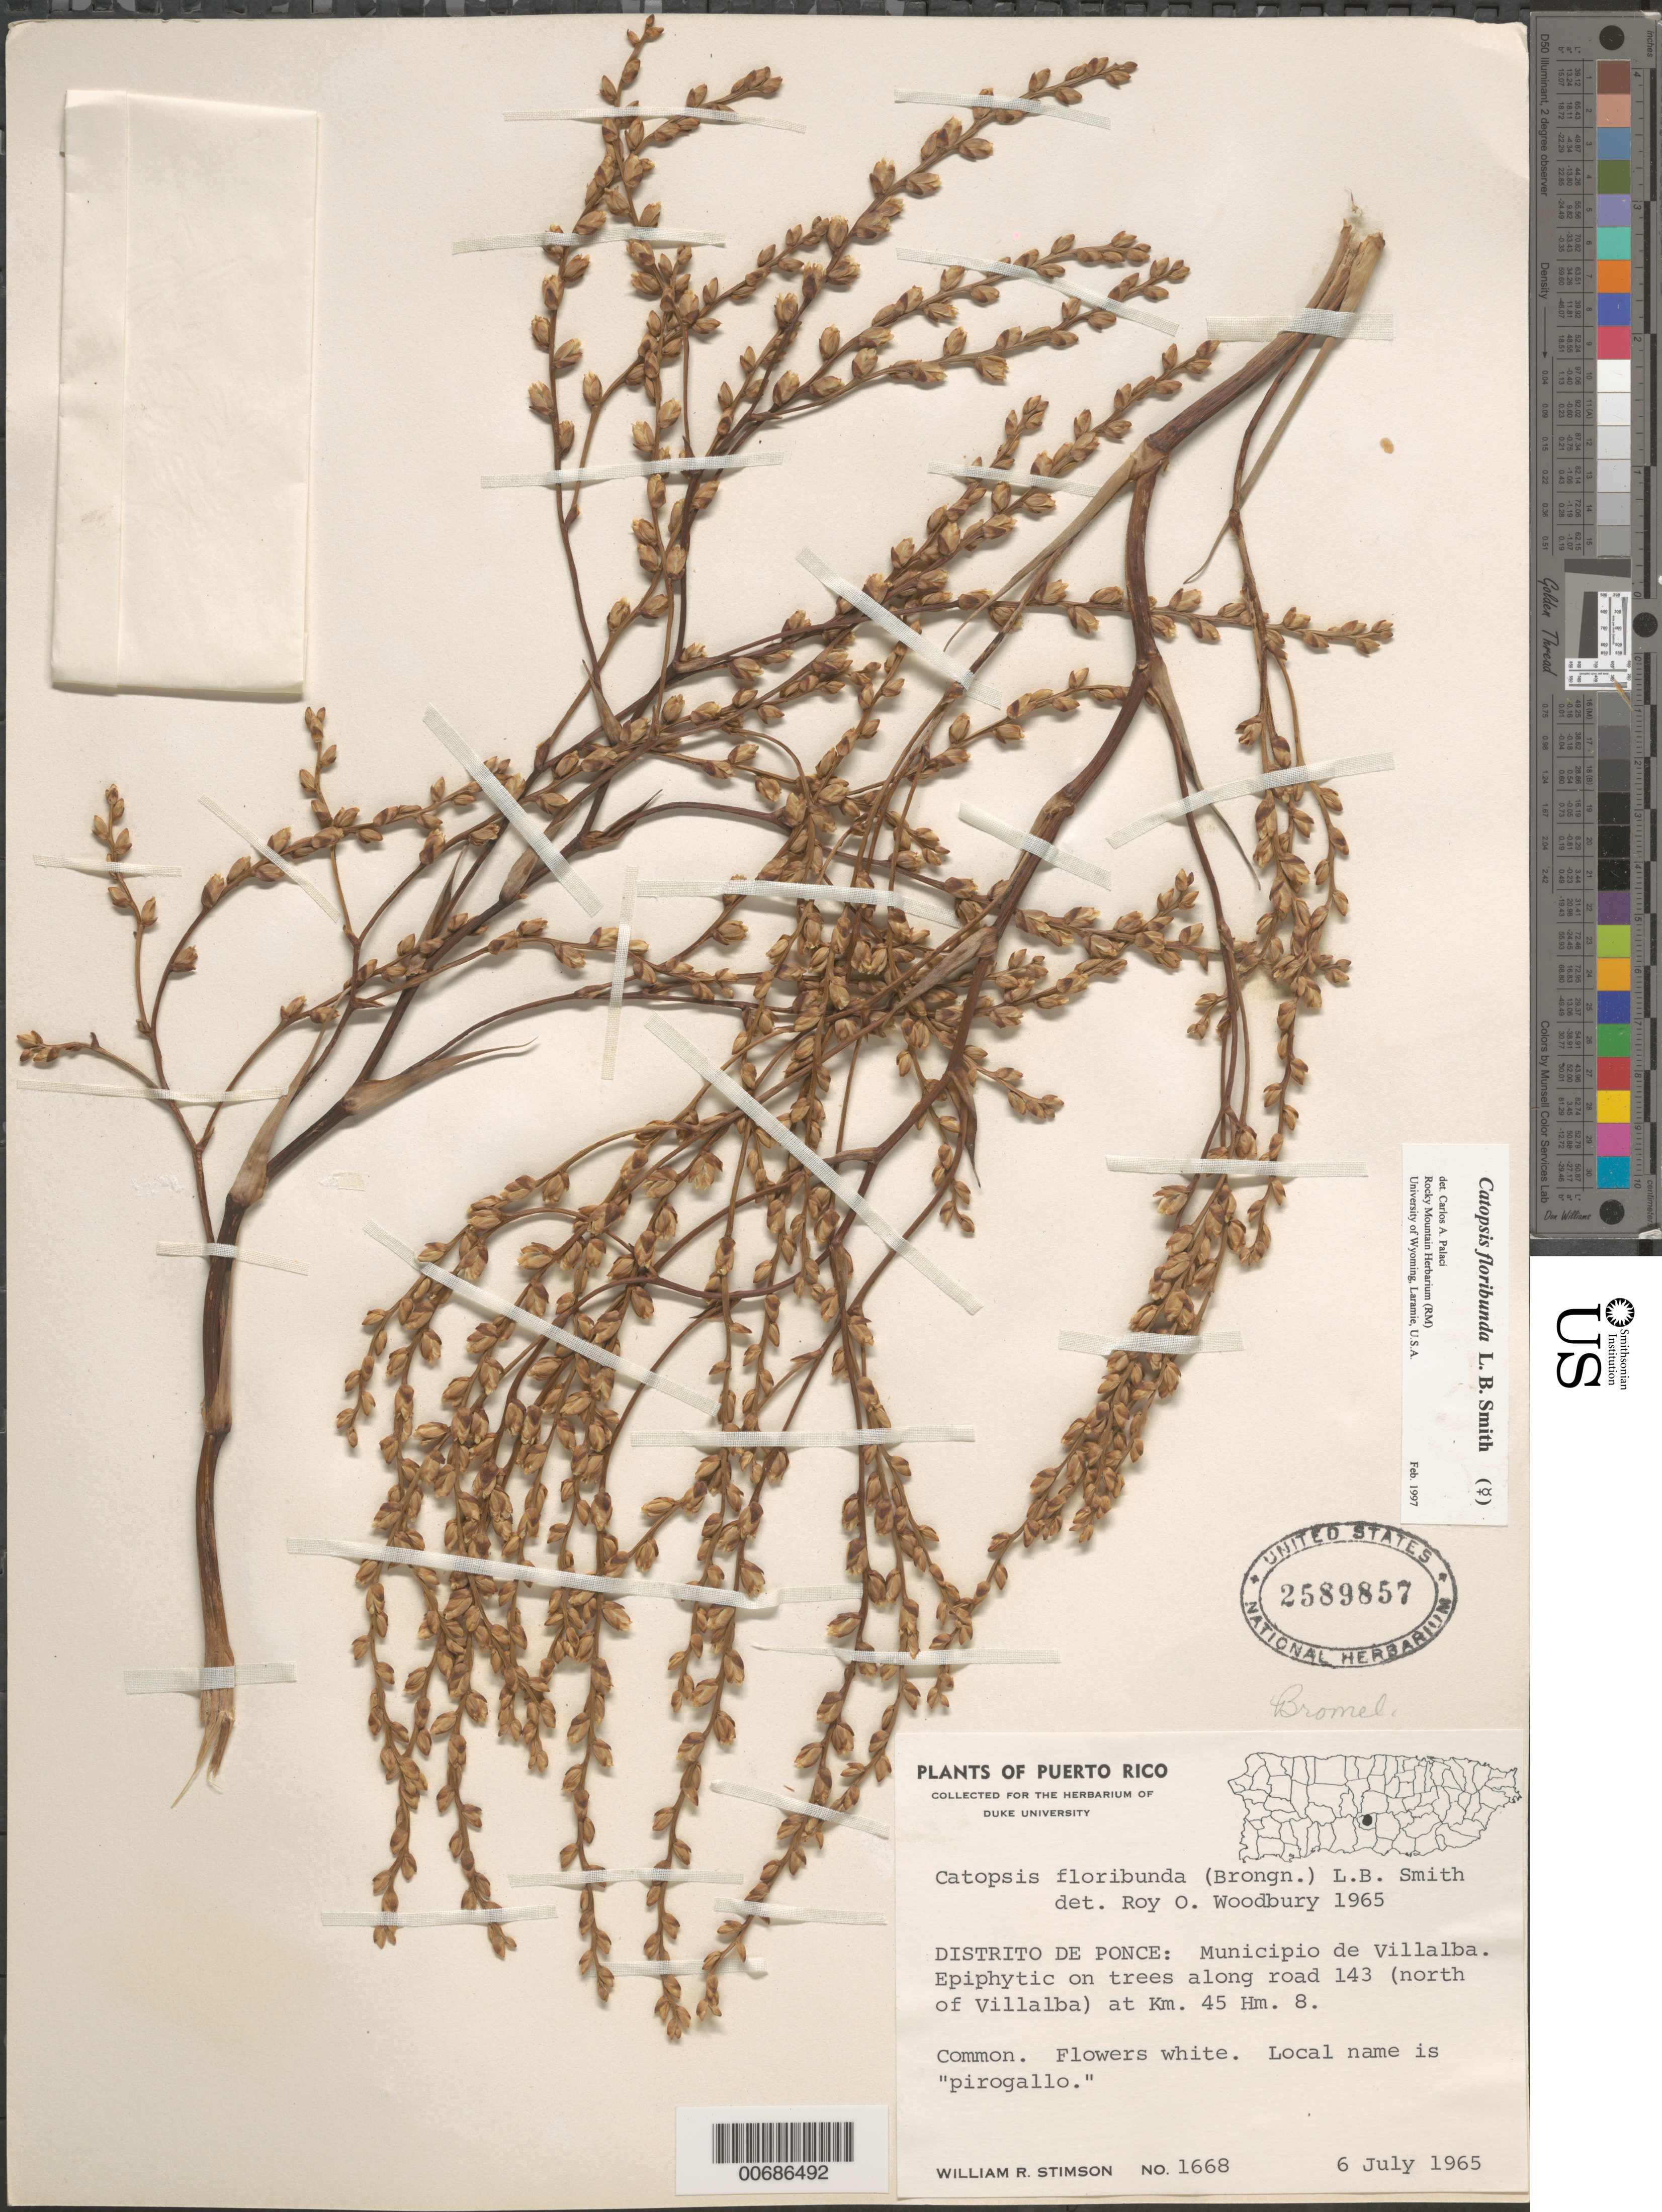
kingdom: Plantae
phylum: Tracheophyta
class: Liliopsida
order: Poales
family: Bromeliaceae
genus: Catopsis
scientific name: Catopsis floribunda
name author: L.B. Sm.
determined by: Palací, C. A., (RM), University of Wyoming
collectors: W. R. Stimson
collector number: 1668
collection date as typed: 06 Jul 1965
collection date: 1965-07-06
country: Puerto Rico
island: Greater Antilles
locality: Distrito de Ponce: Municipio de Villalba. Along road 143 (north of Villalba) at km 45 hm 8.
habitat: On trees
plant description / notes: Common name: Pirogallo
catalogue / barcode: US 2589857